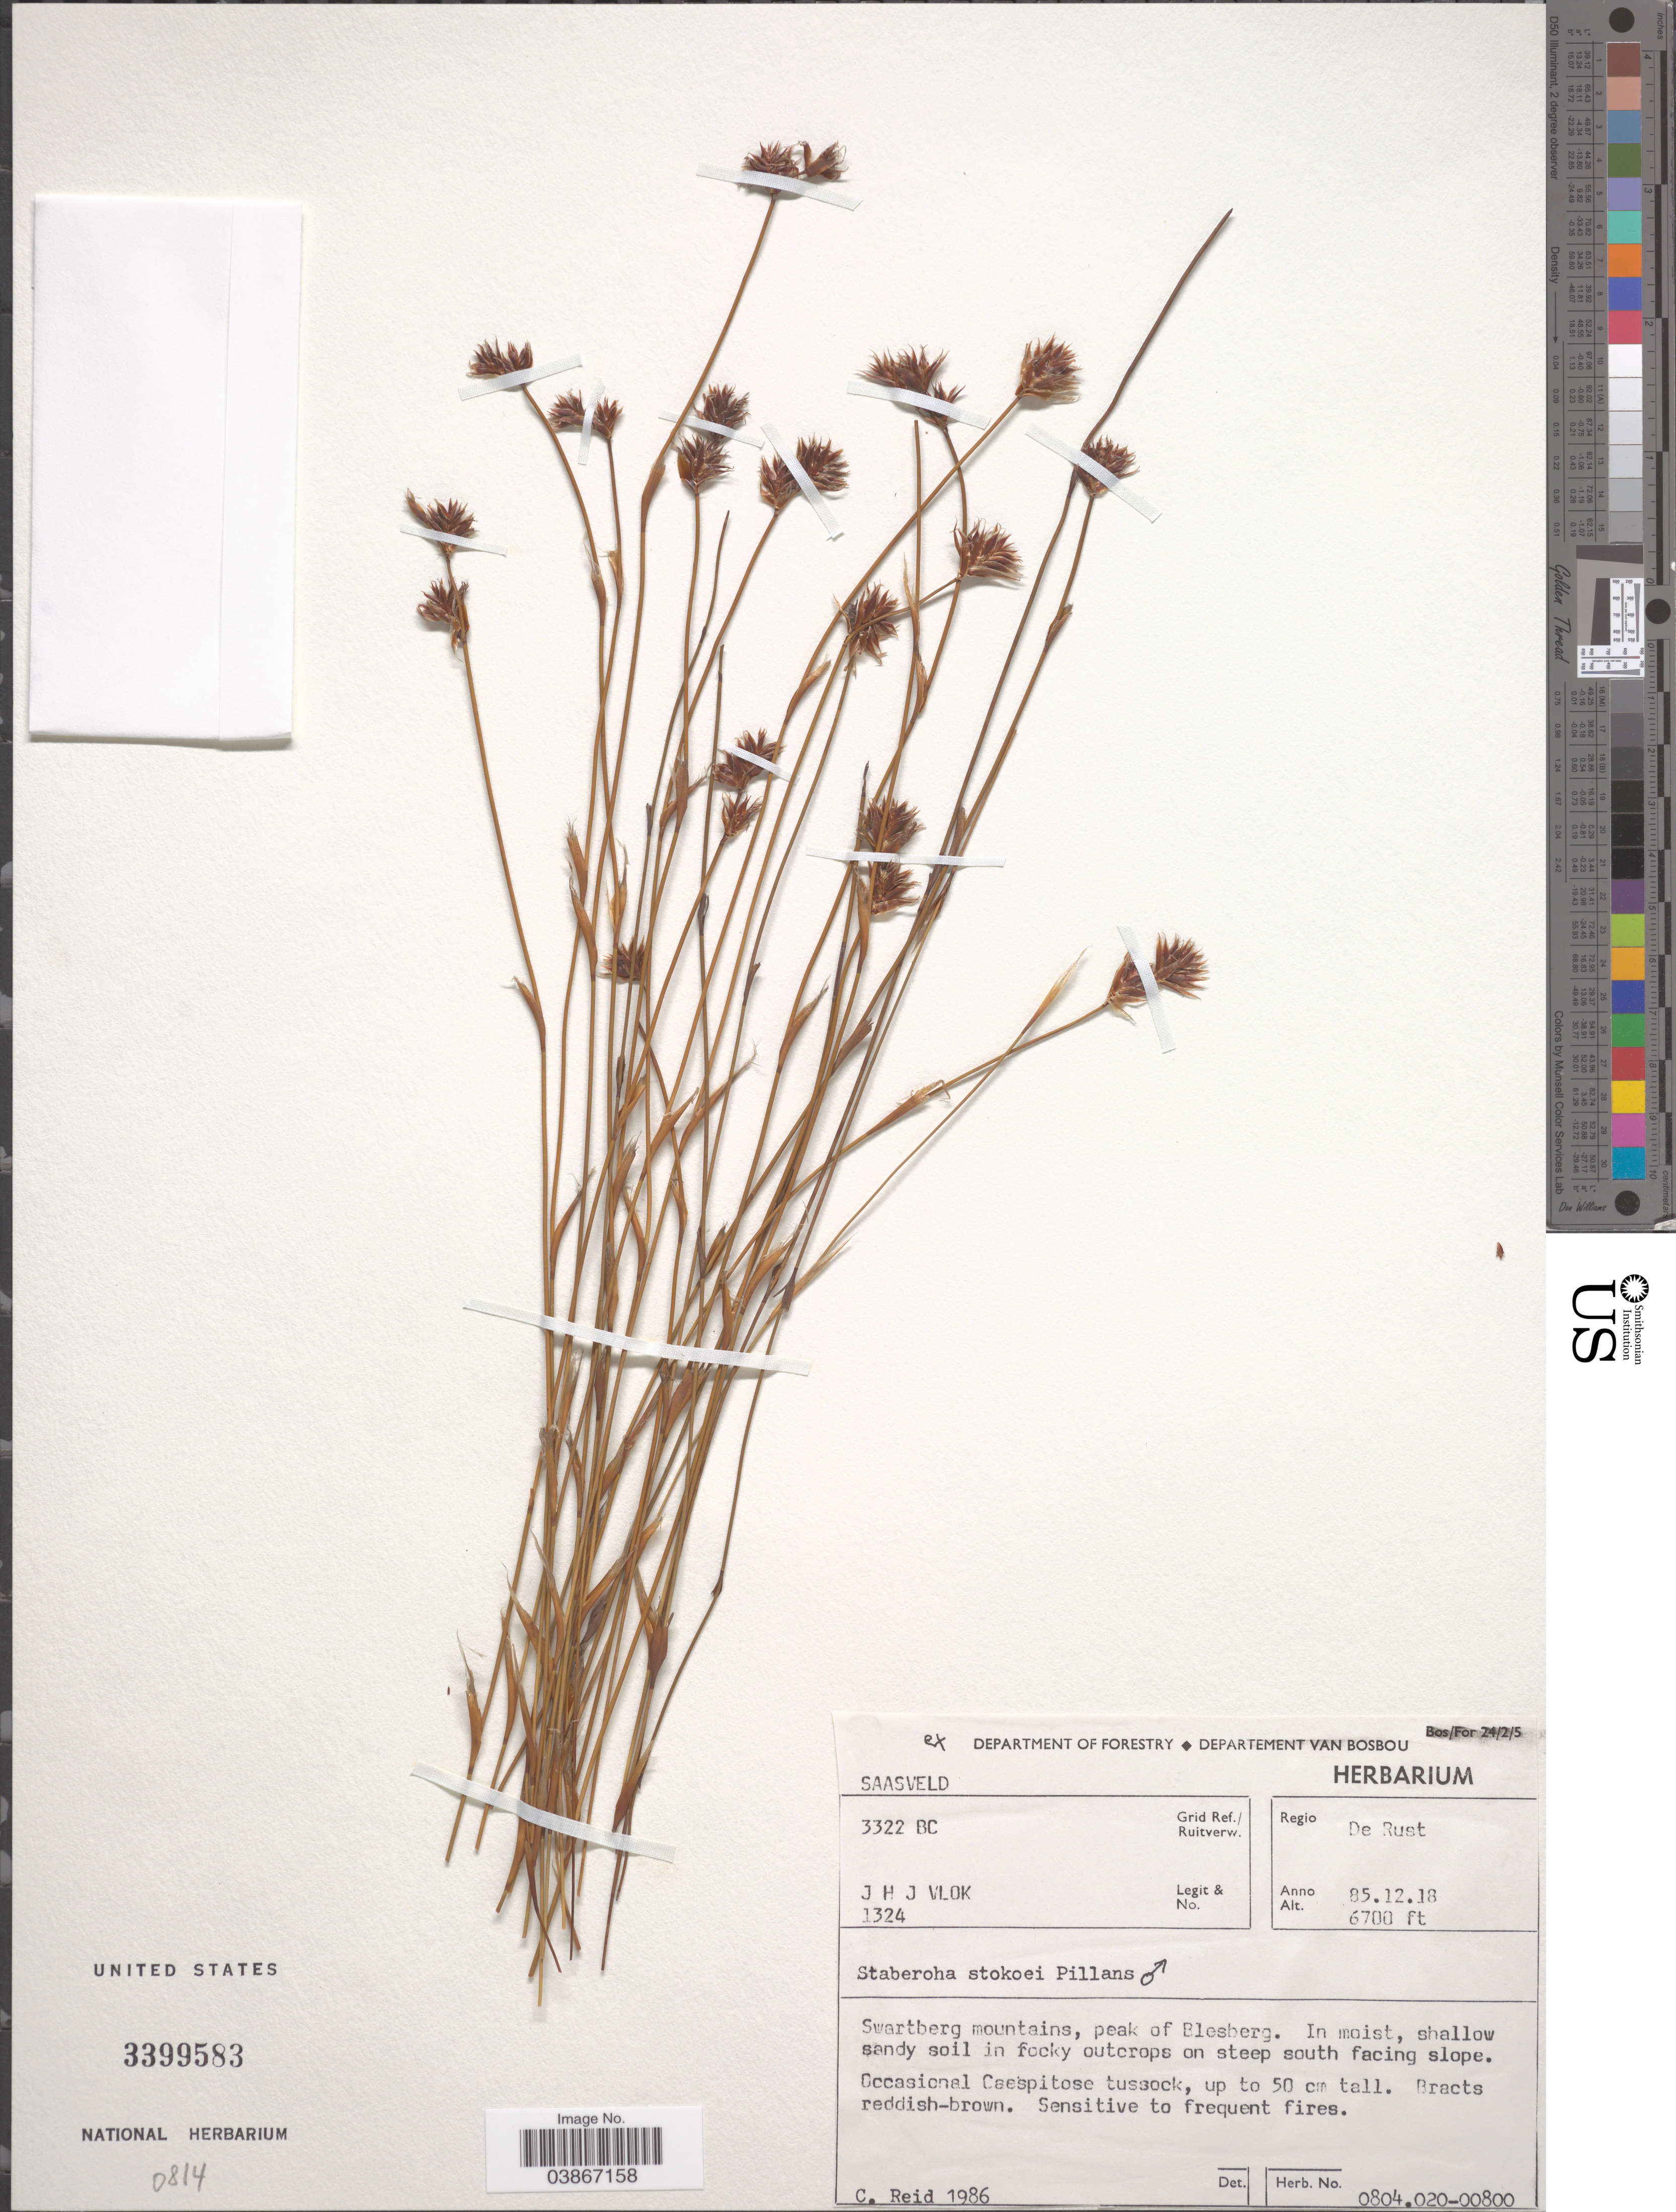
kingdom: Plantae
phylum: Tracheophyta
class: Liliopsida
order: Poales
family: Restionaceae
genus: Staberoha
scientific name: Staberoha stokoei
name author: Pillans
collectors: J. H. J. Vlok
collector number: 1324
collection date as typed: Transcribed d/m/y: 18/12/85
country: South Africa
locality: Saasveld. 3322 BC Grid Ref./Ruitverw. Regio De Rust. Swartberg mountains, peak of Blesberg.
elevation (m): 2042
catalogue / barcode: US 3399583